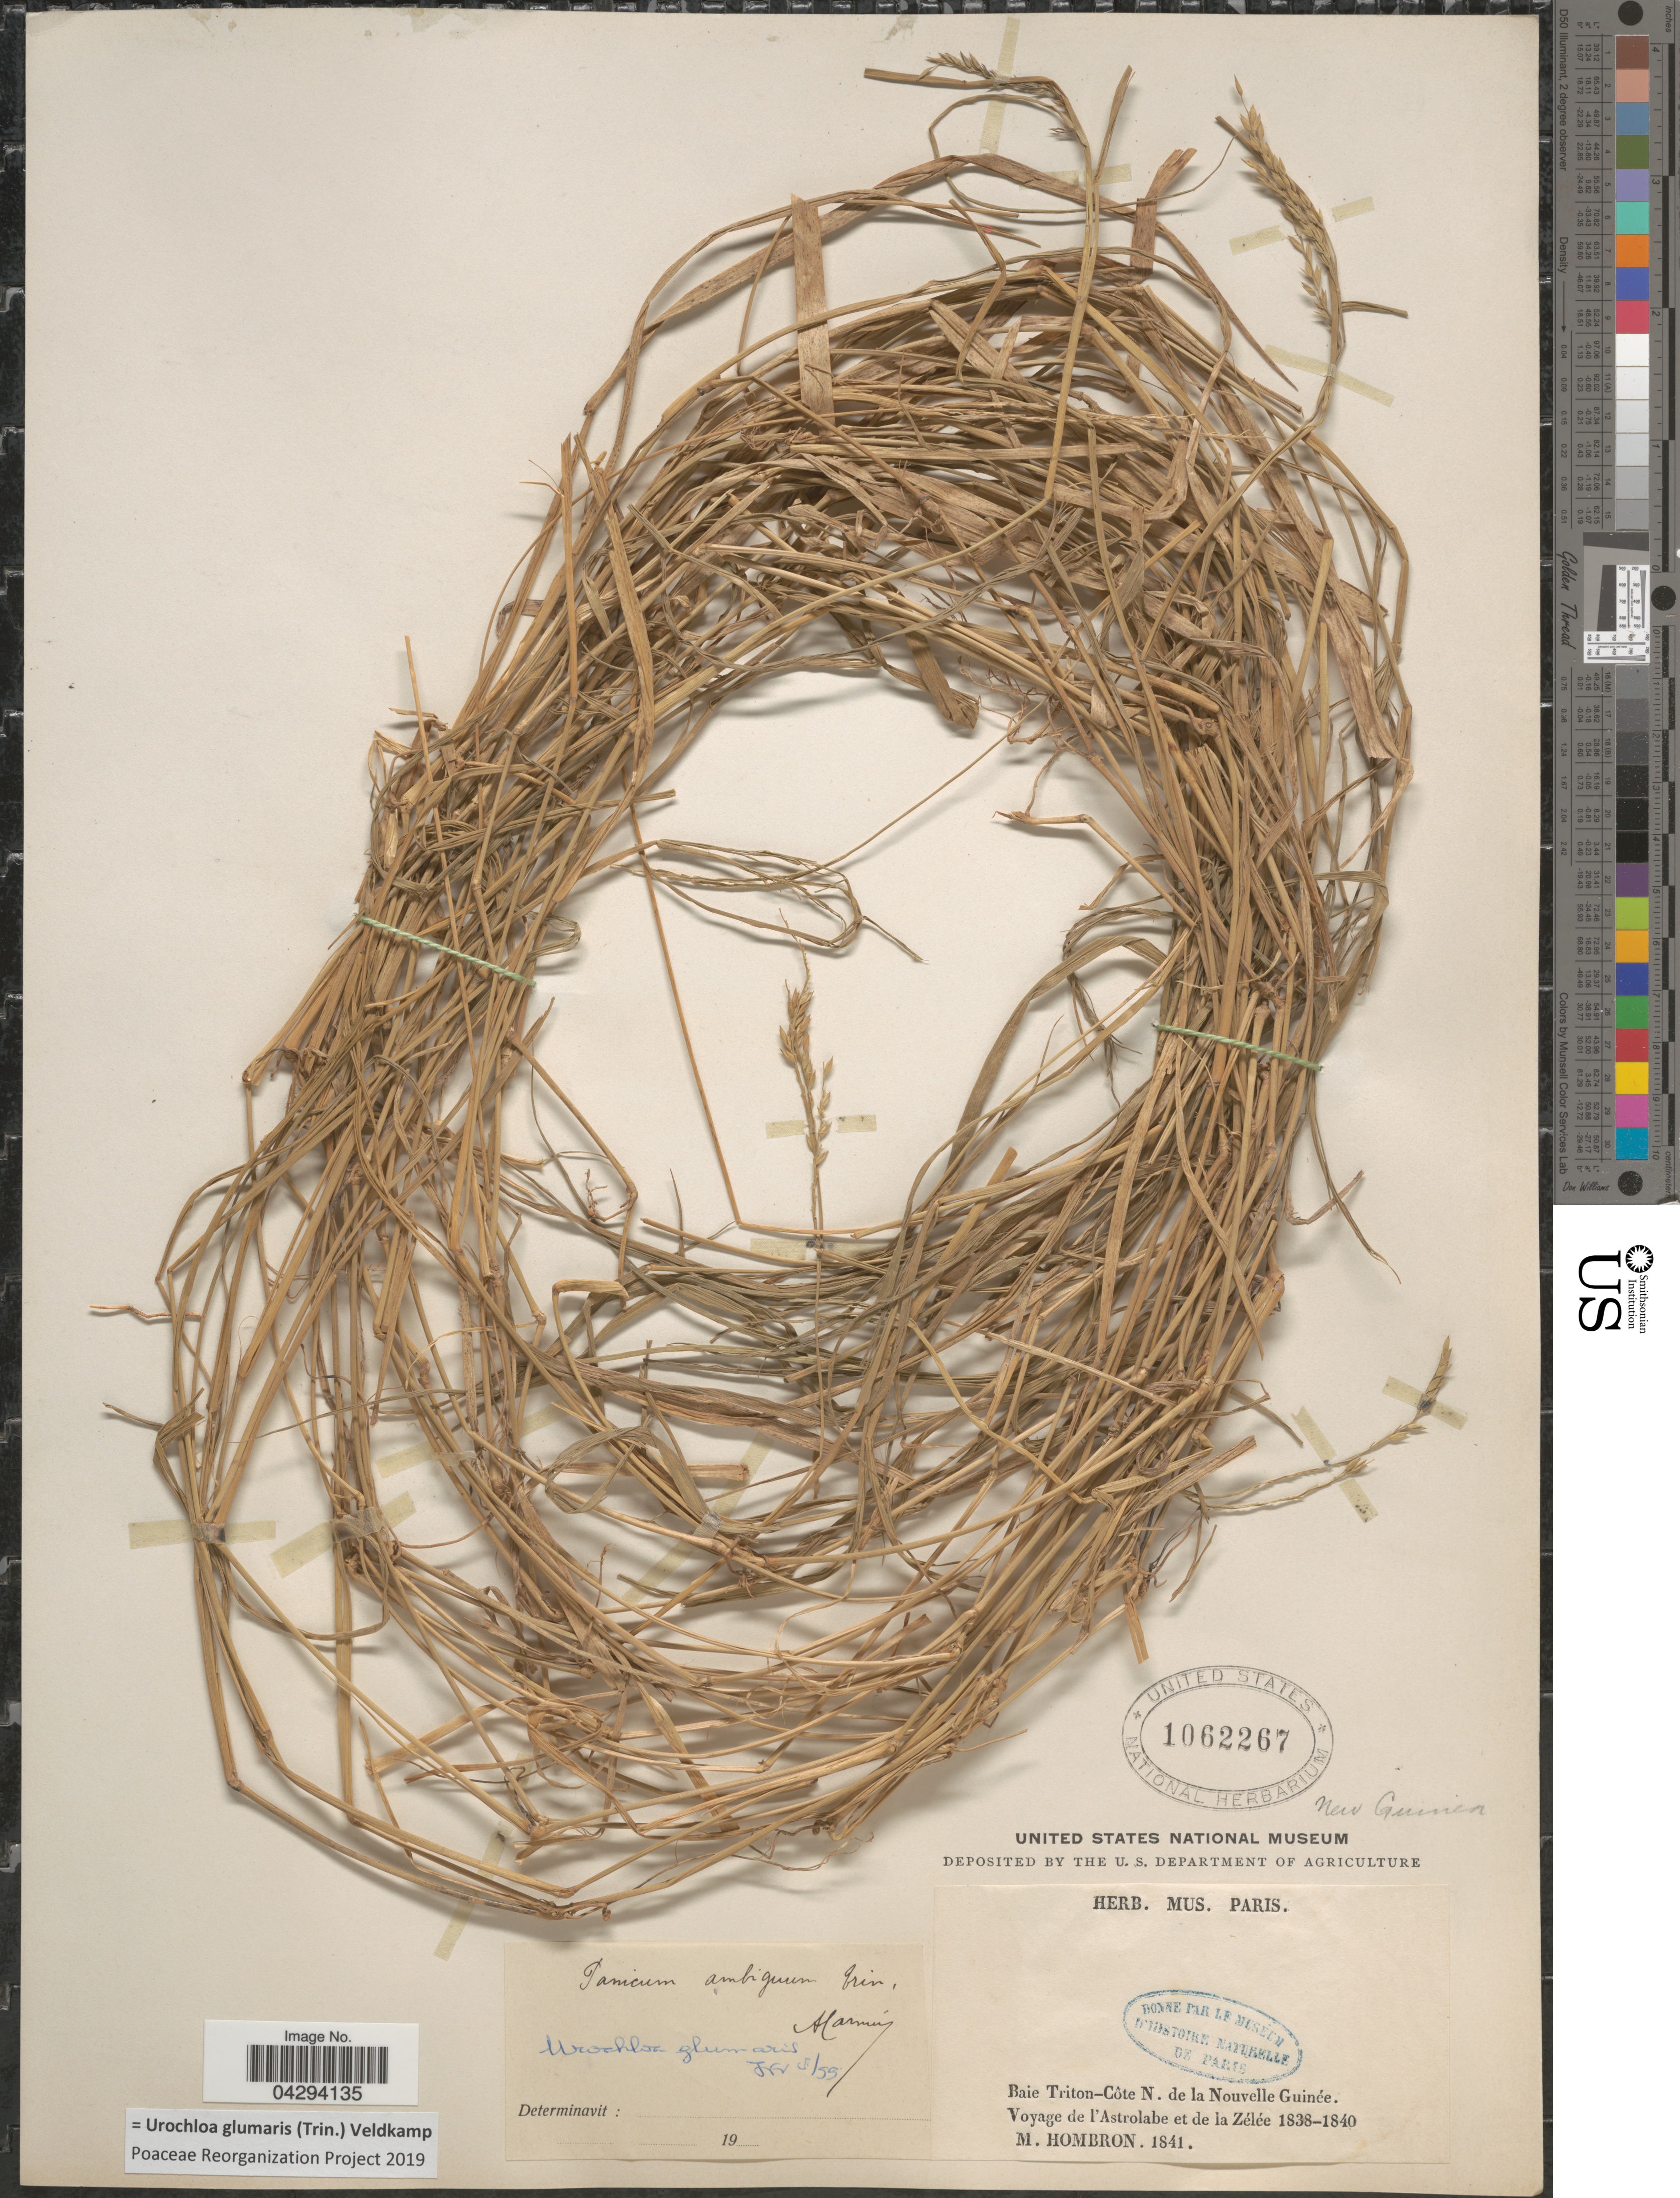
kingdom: Plantae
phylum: Tracheophyta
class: Liliopsida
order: Poales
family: Poaceae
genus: Urochloa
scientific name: Urochloa glumaris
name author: (Trin.) Veldkamp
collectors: M. Hombron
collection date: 1841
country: Indonesia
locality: Baie Triton-Côte N. de la Nouvelle Guinée. Voyage de l'Astrolabe et de la Zélée 1838-1840.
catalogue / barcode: US 1062267